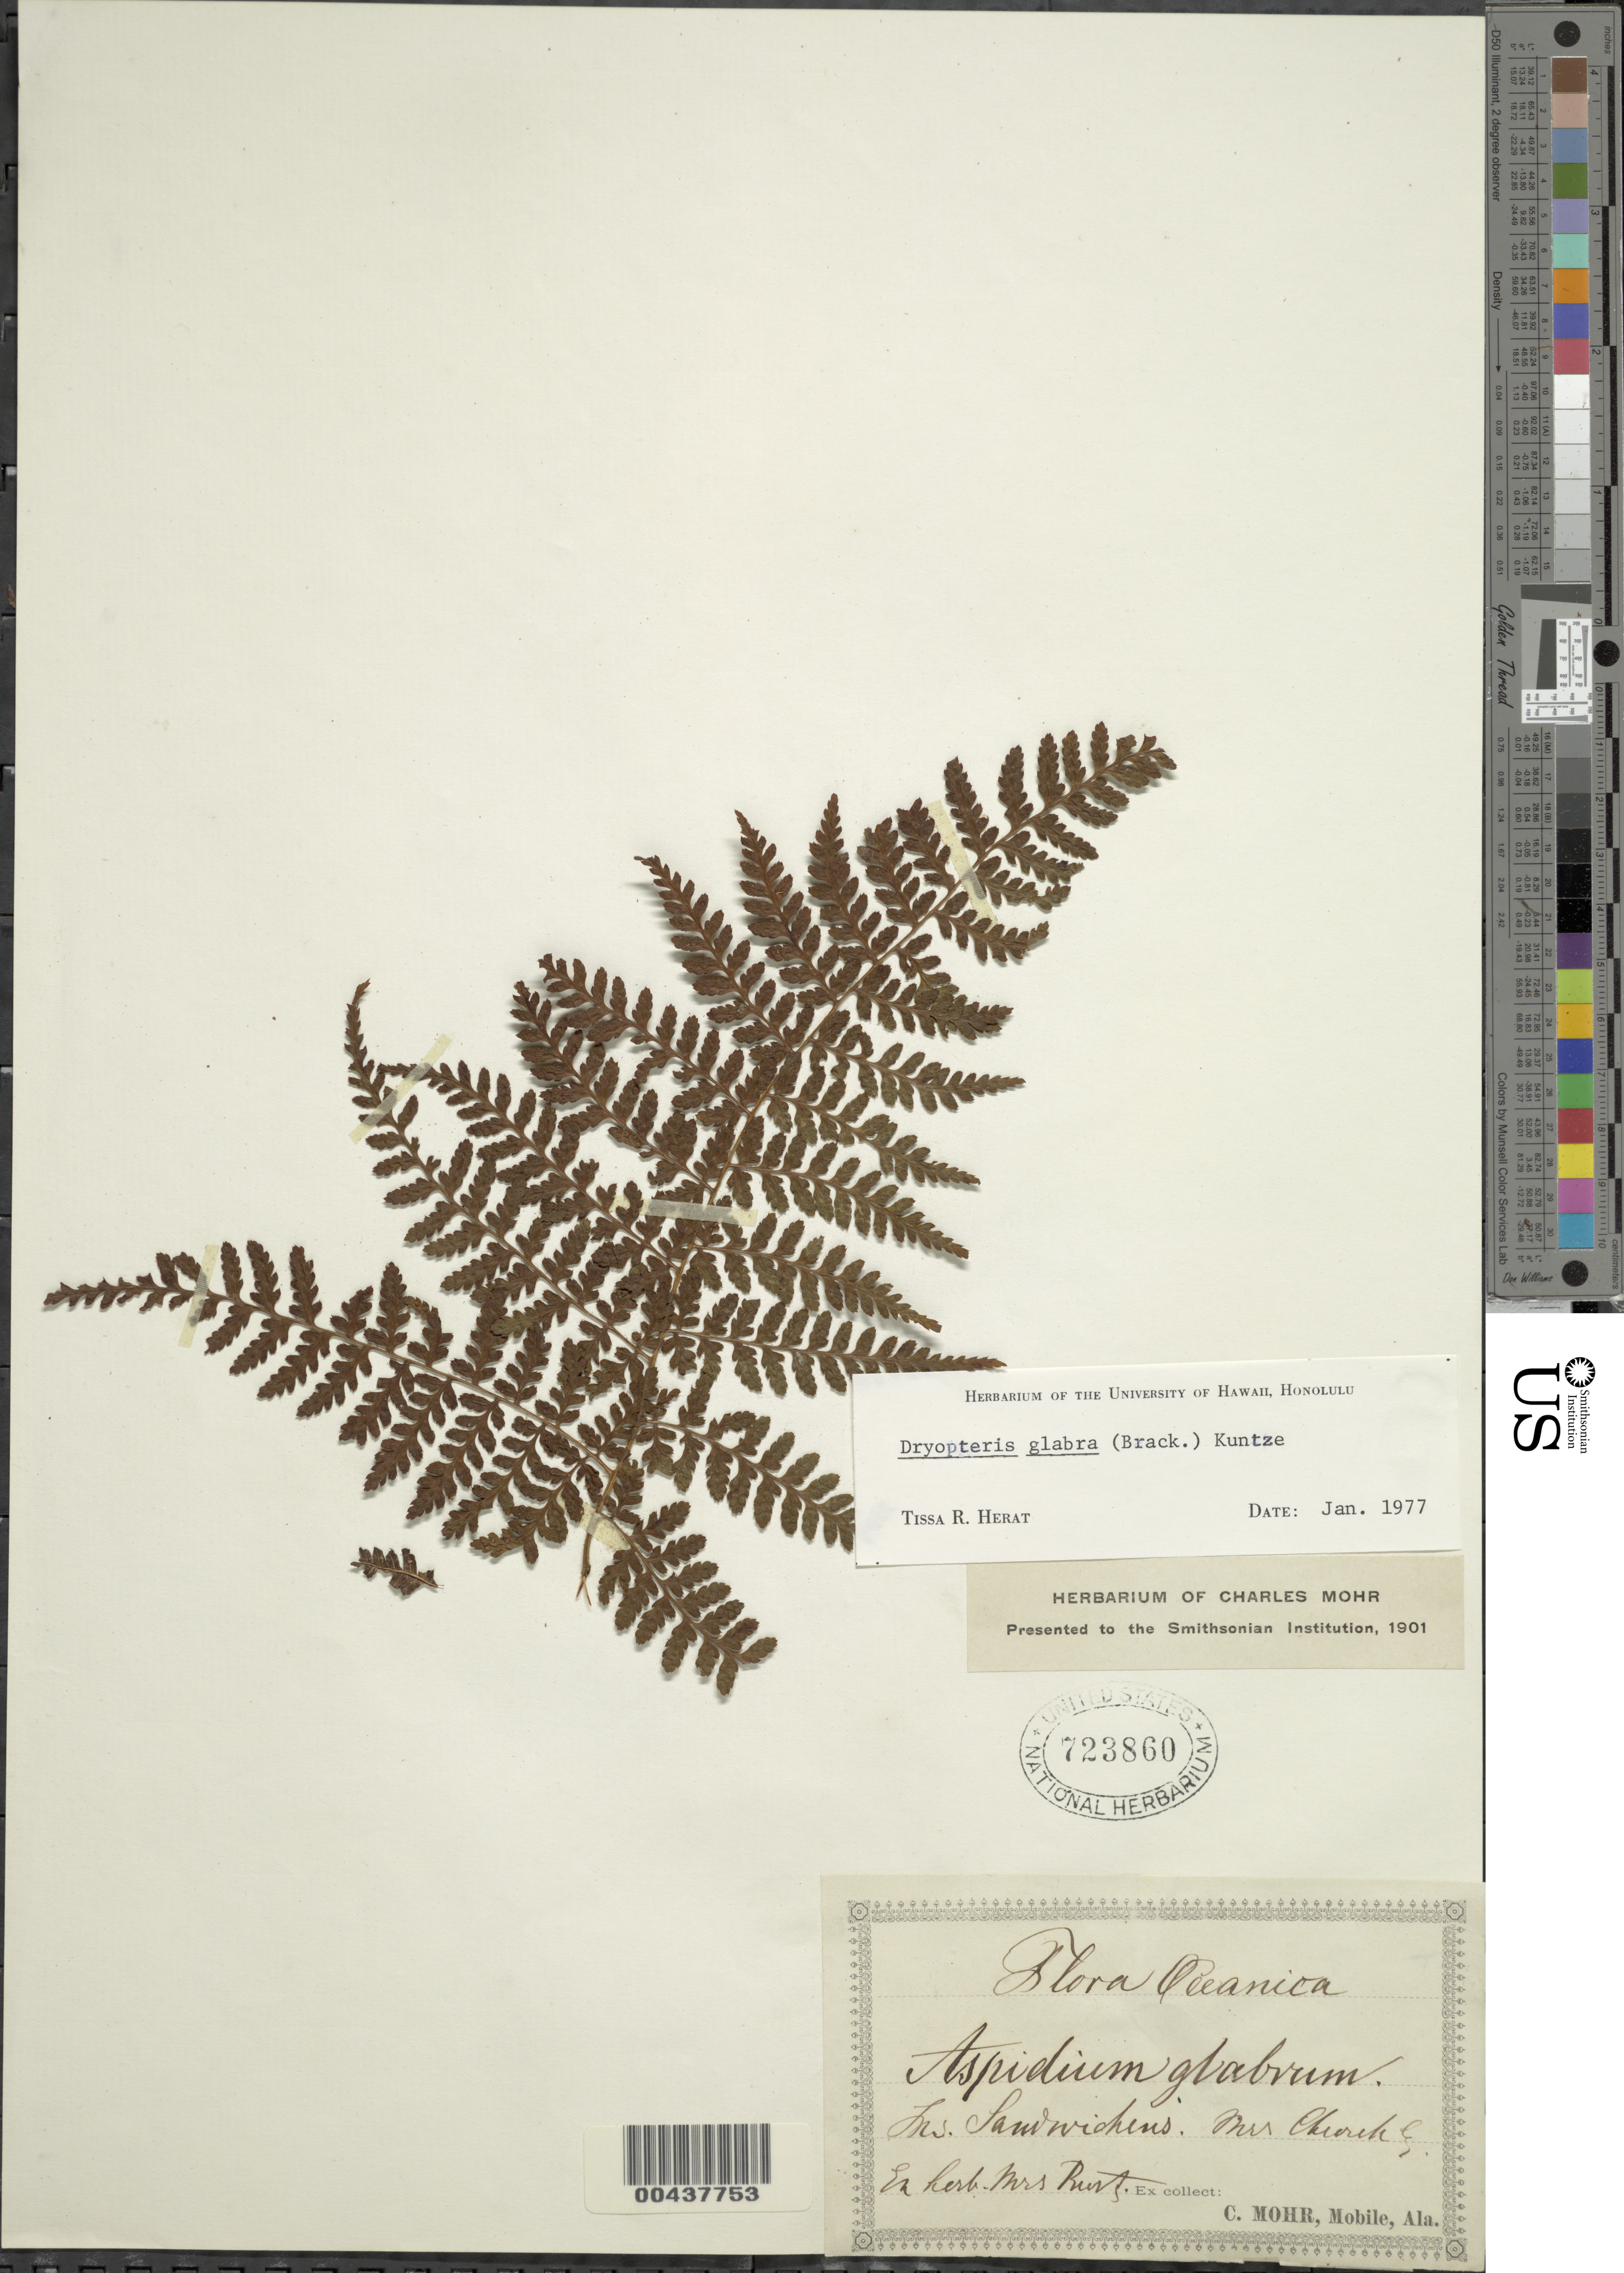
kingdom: Plantae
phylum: Tracheophyta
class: Polypodiopsida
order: Polypodiales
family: Dryopteridaceae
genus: Dryopteris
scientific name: Dryopteris glabra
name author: (Brack.) Kuntze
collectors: E. Church, C. T. Mohr & ex Herb. Mrs. Rurtz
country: United States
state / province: Hawaii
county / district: Hawaii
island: Hawaii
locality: Ins. Sandwichens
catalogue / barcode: US 723860